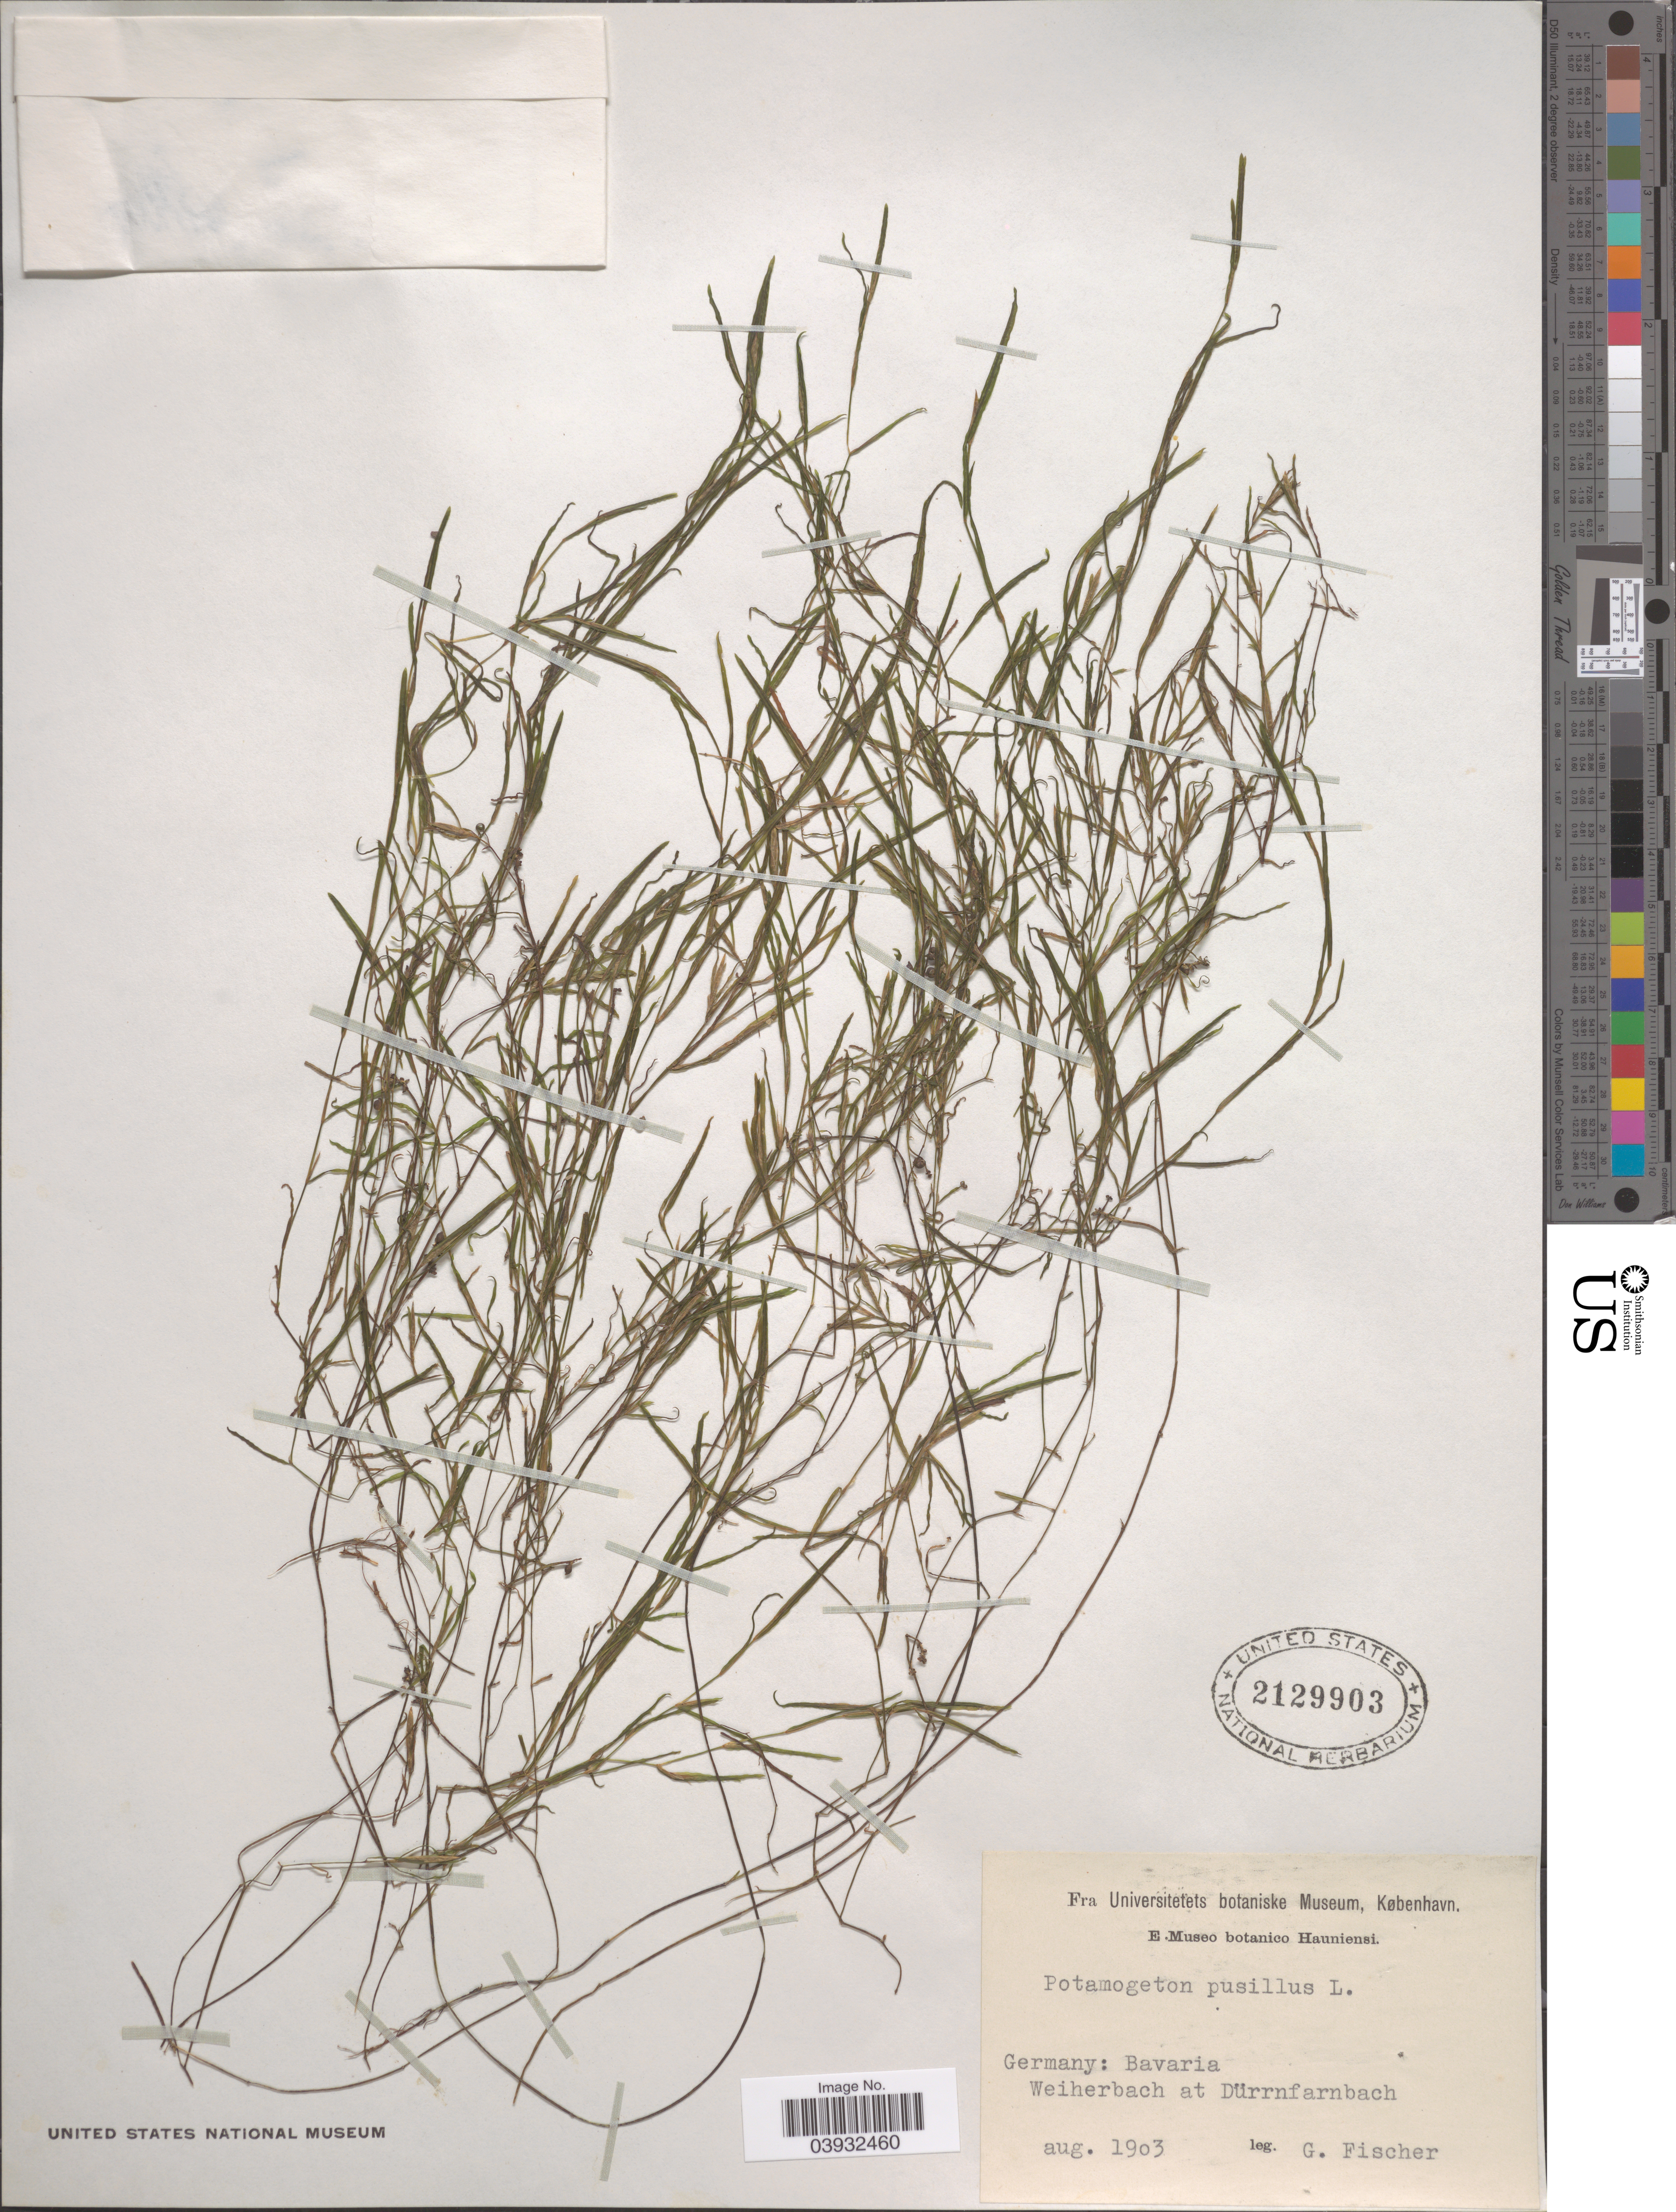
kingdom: Plantae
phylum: Tracheophyta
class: Liliopsida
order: Alismatales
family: Potamogetonaceae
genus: Potamogeton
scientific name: Potamogeton pusillus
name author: L.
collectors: G. Fischer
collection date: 1903-08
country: Germany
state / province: Bayern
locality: Bavaria. Weiherbach at Dürrnfarnbach.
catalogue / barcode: US 2129903